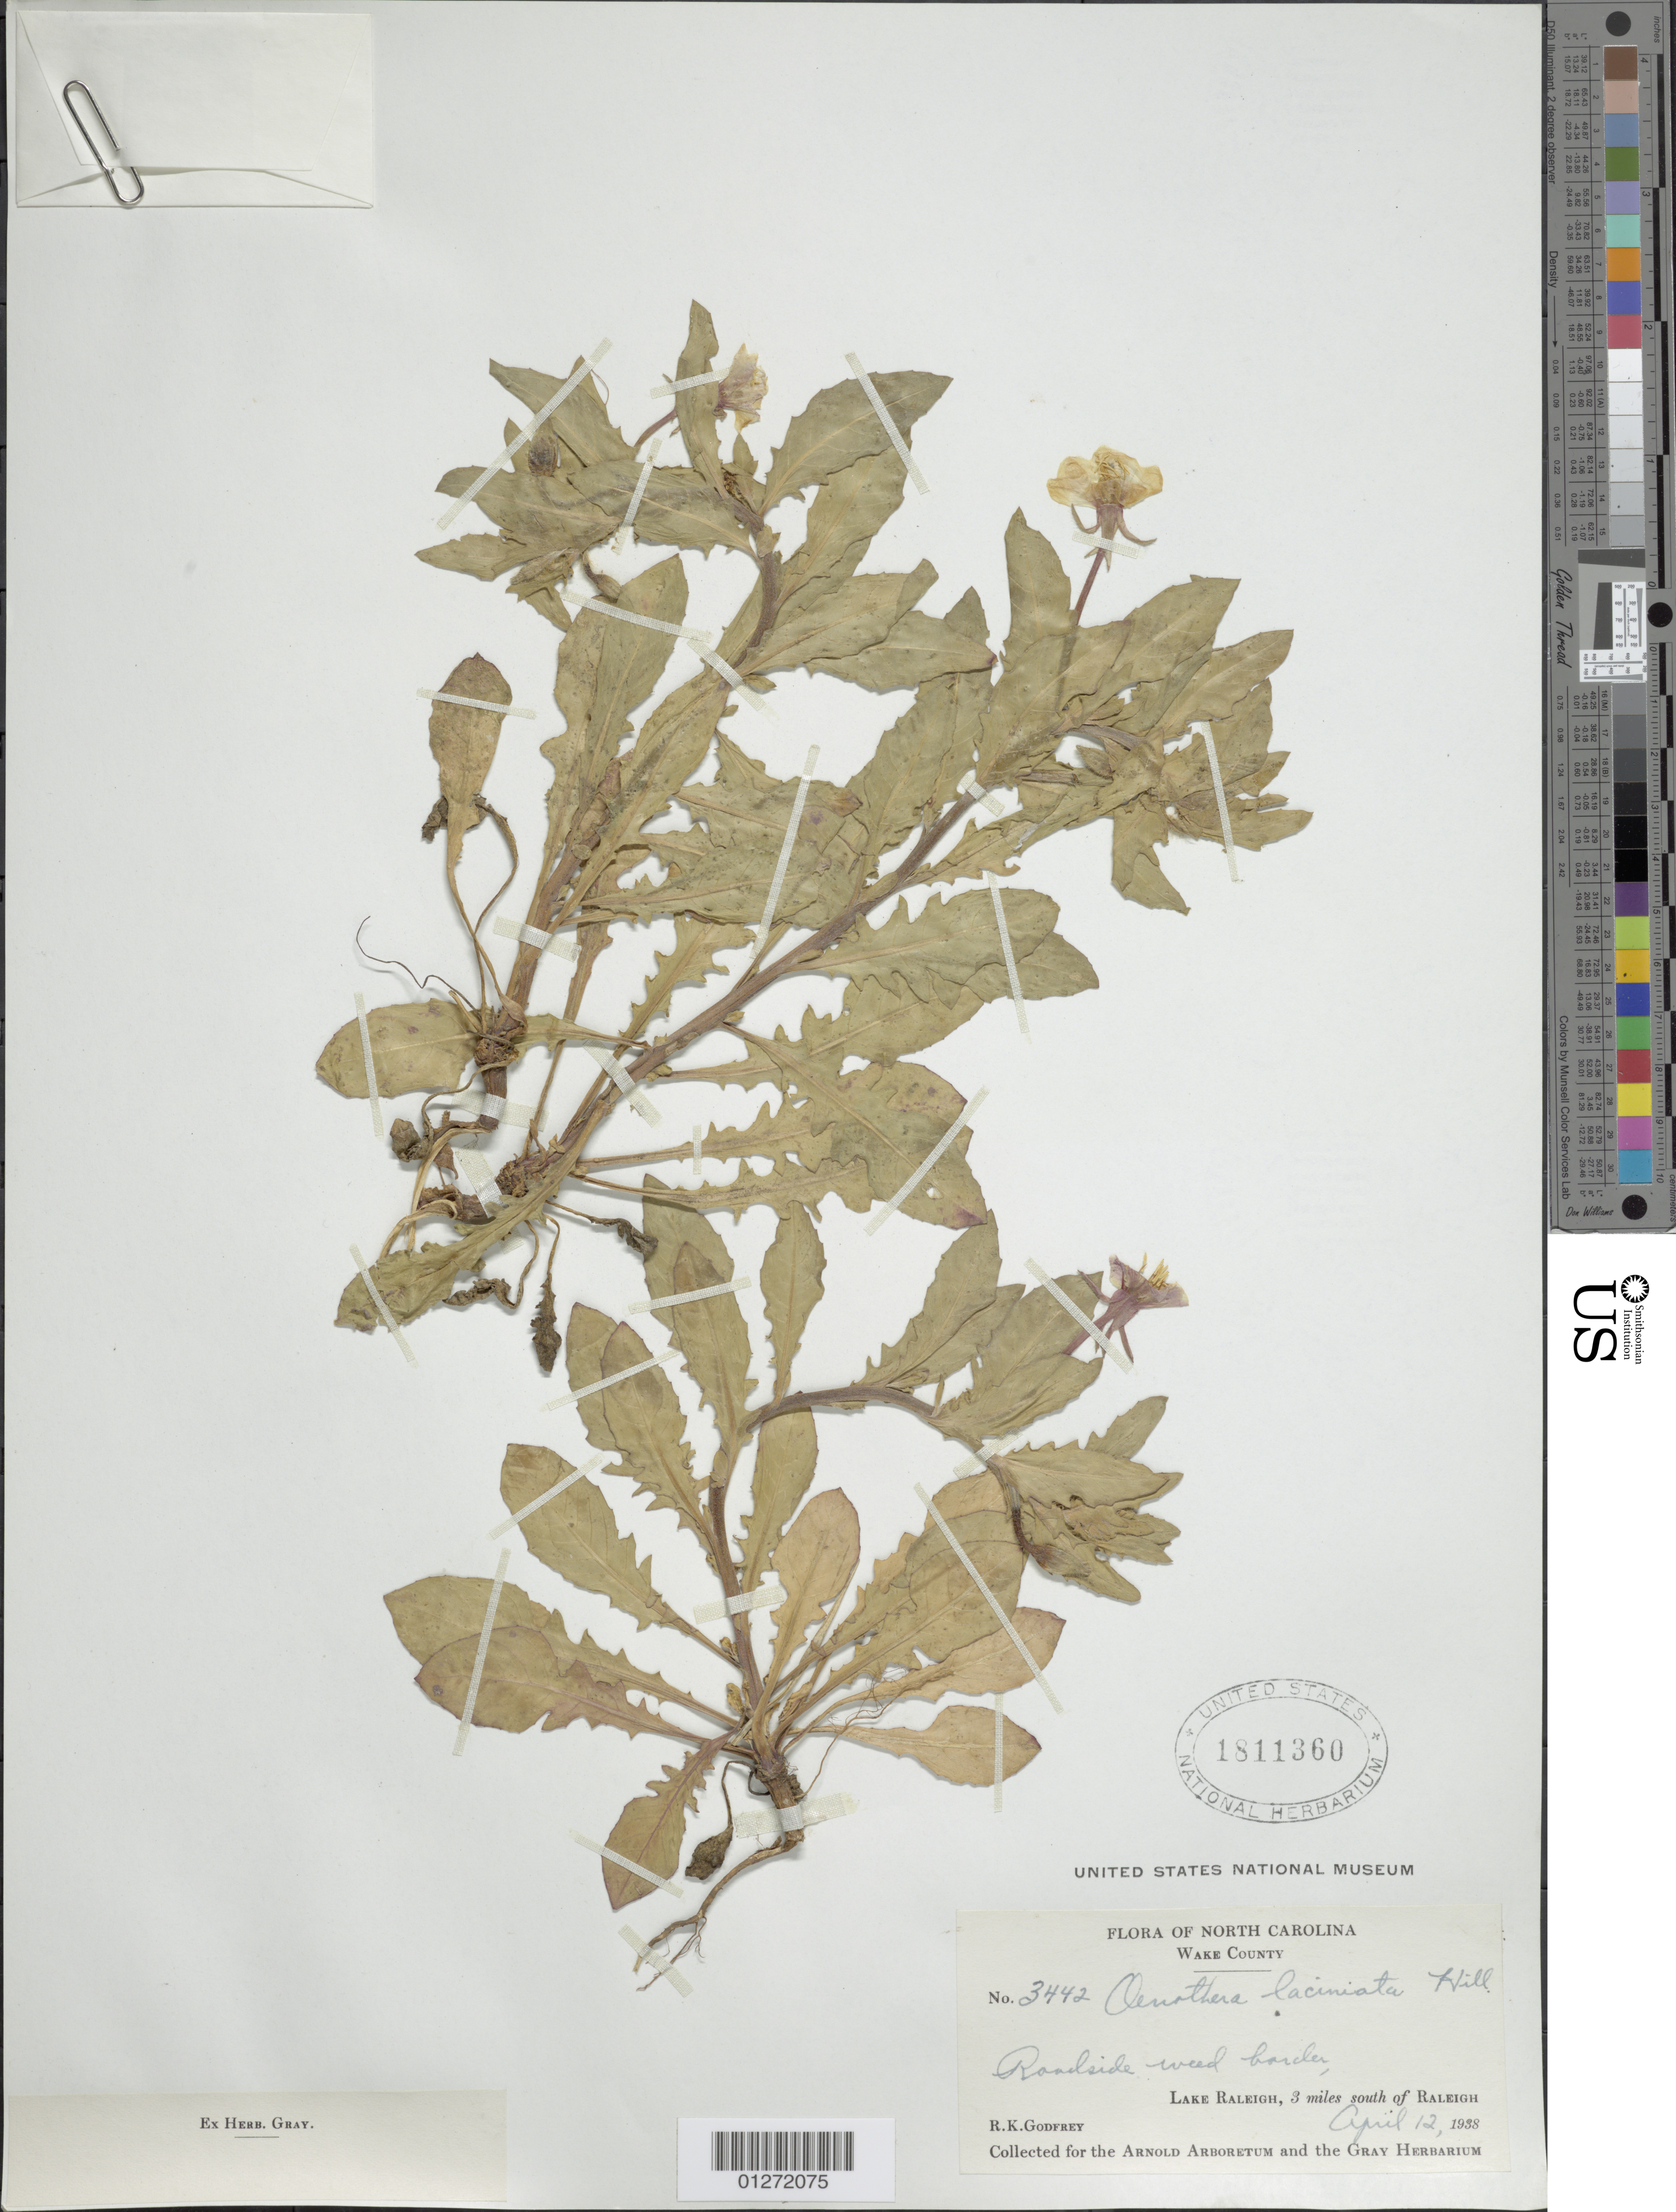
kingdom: Plantae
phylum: Tracheophyta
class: Magnoliopsida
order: Myrtales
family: Onagraceae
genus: Oenothera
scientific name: Oenothera laciniata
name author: Hill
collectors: R. K. Godfrey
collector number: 3442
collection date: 1938-04-12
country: United States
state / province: North Carolina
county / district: Wake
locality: Lake Raleigh, 3 miles S of Raleigh.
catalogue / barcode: US 1811360